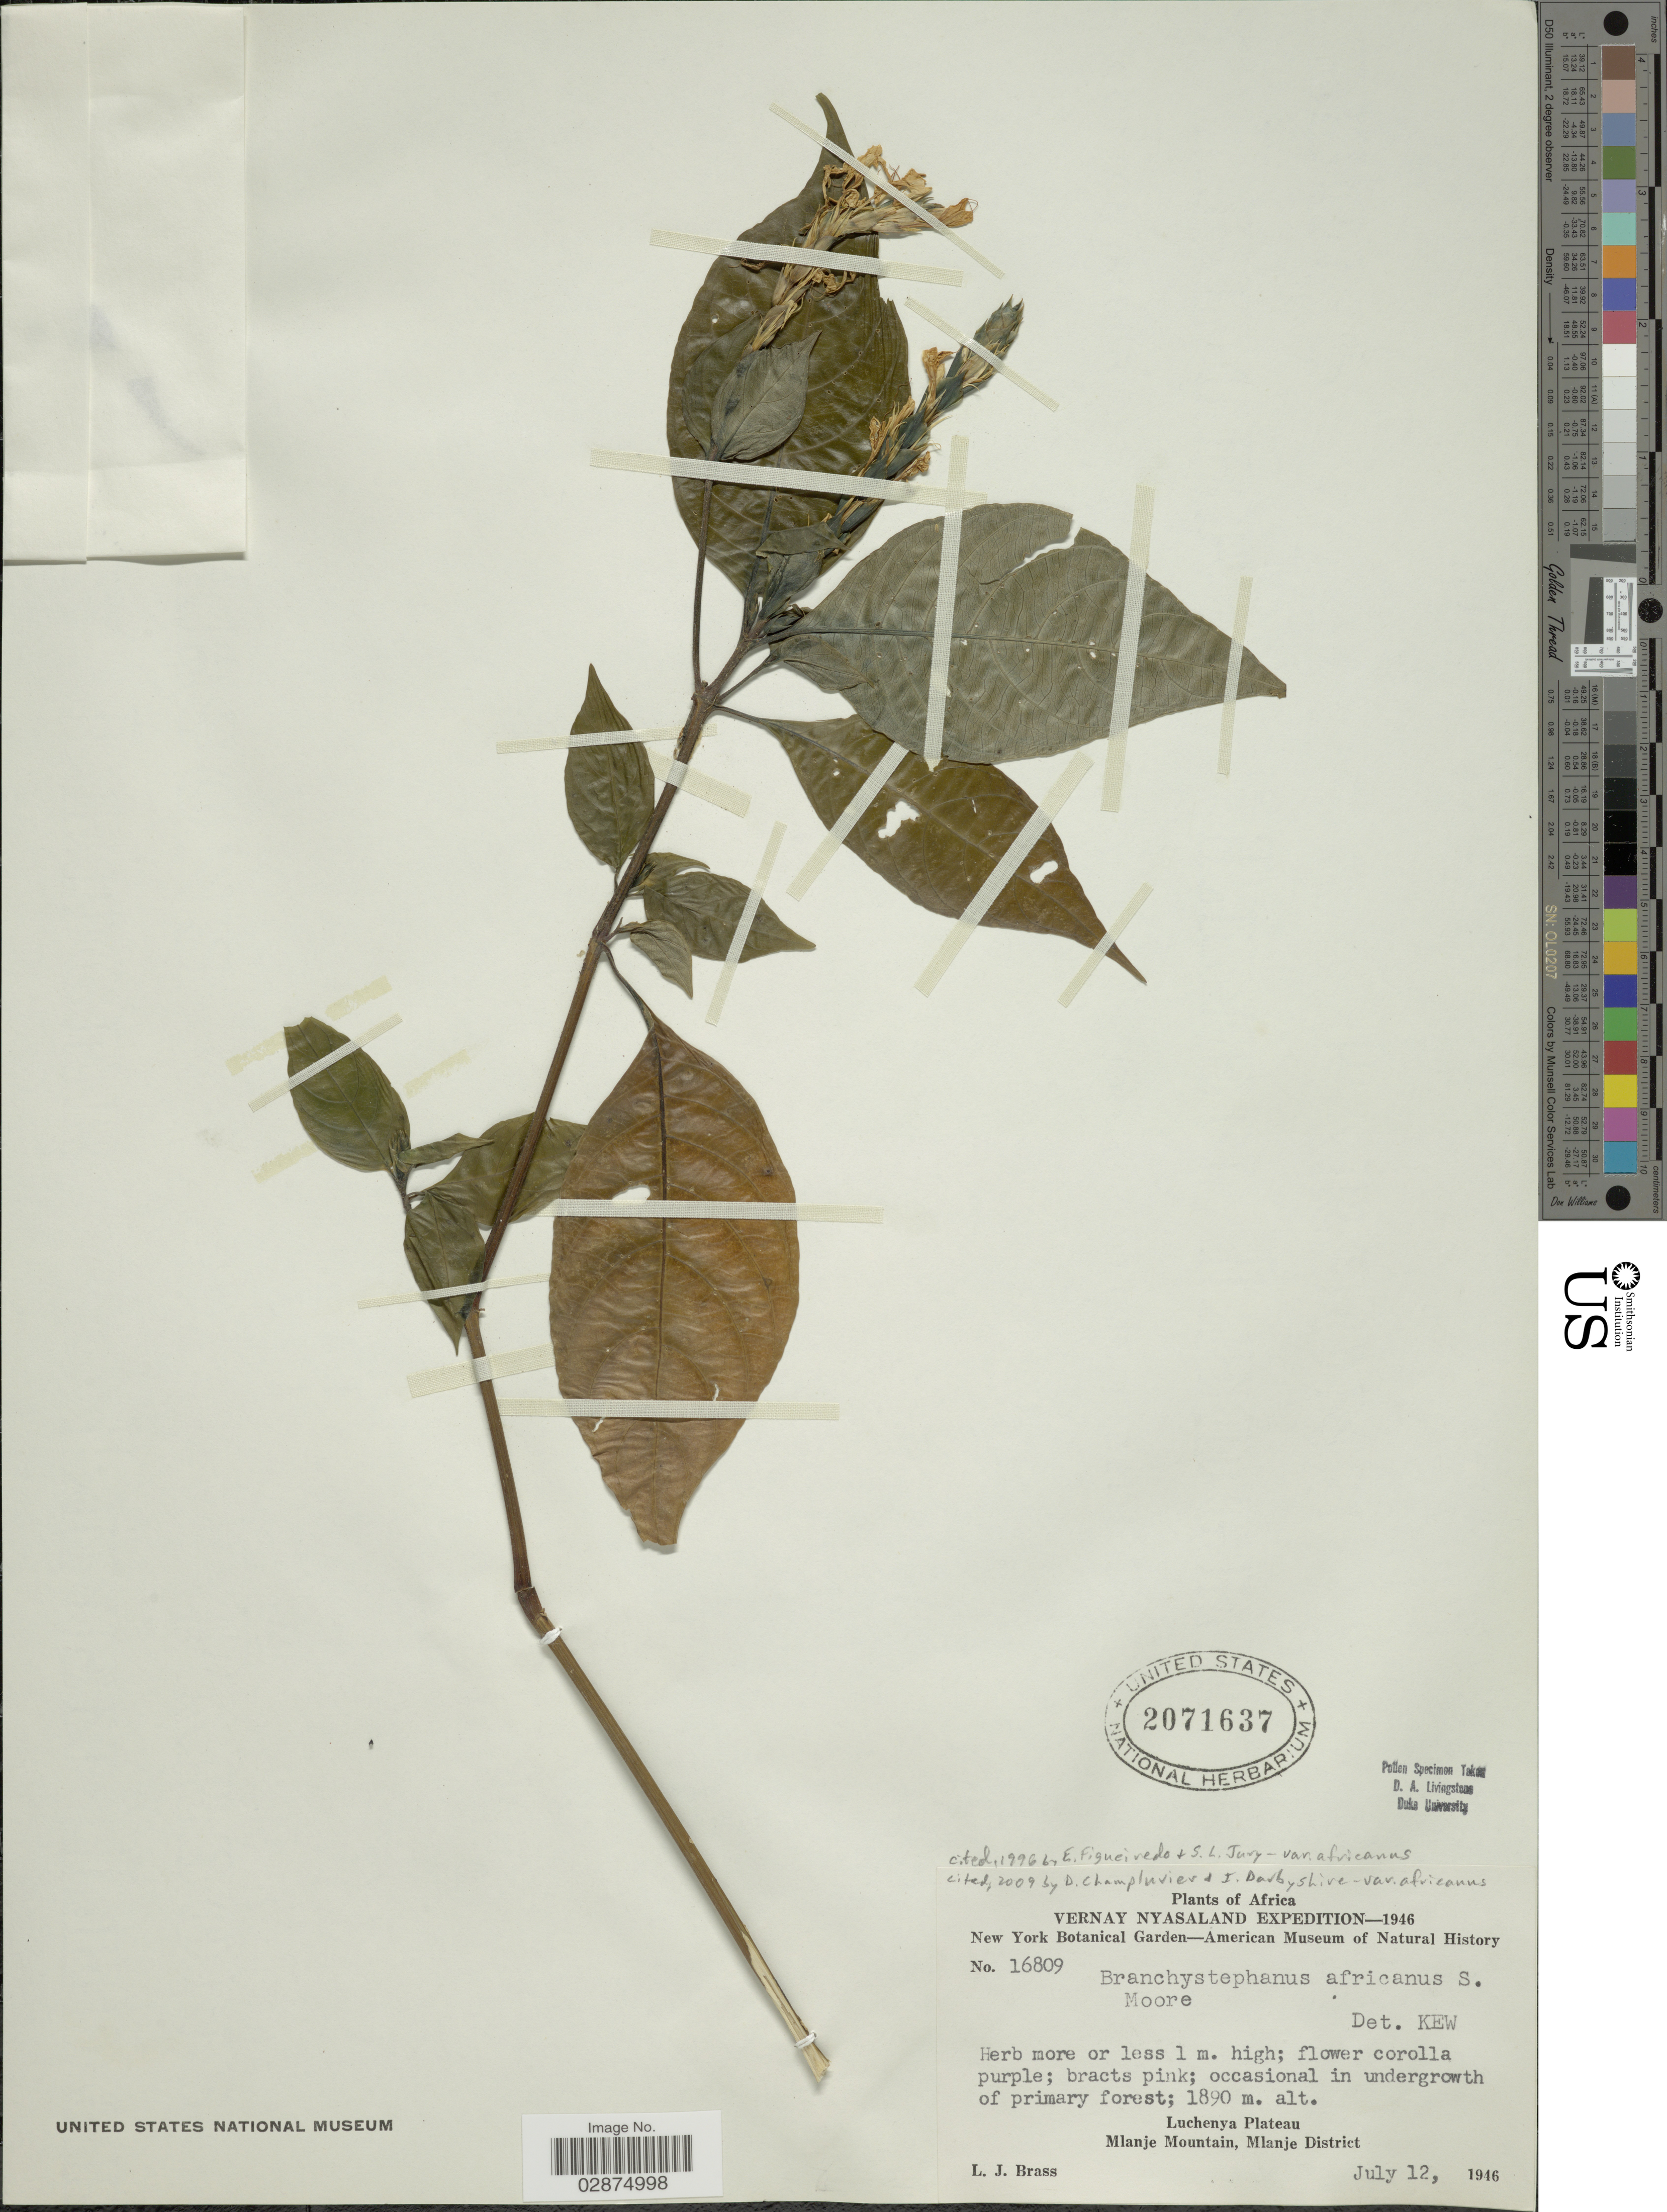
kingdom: Plantae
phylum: Tracheophyta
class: Magnoliopsida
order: Lamiales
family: Acanthaceae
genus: Brachystephanus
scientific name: Brachystephanus africanus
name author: S. Moore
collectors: L. J. Brass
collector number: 16809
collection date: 1946-07-12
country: Malawi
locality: Vernay Nyasaland. Luchenya Plateau. Mlanje Mountain, Mlanje District.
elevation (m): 1890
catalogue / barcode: US 2071637